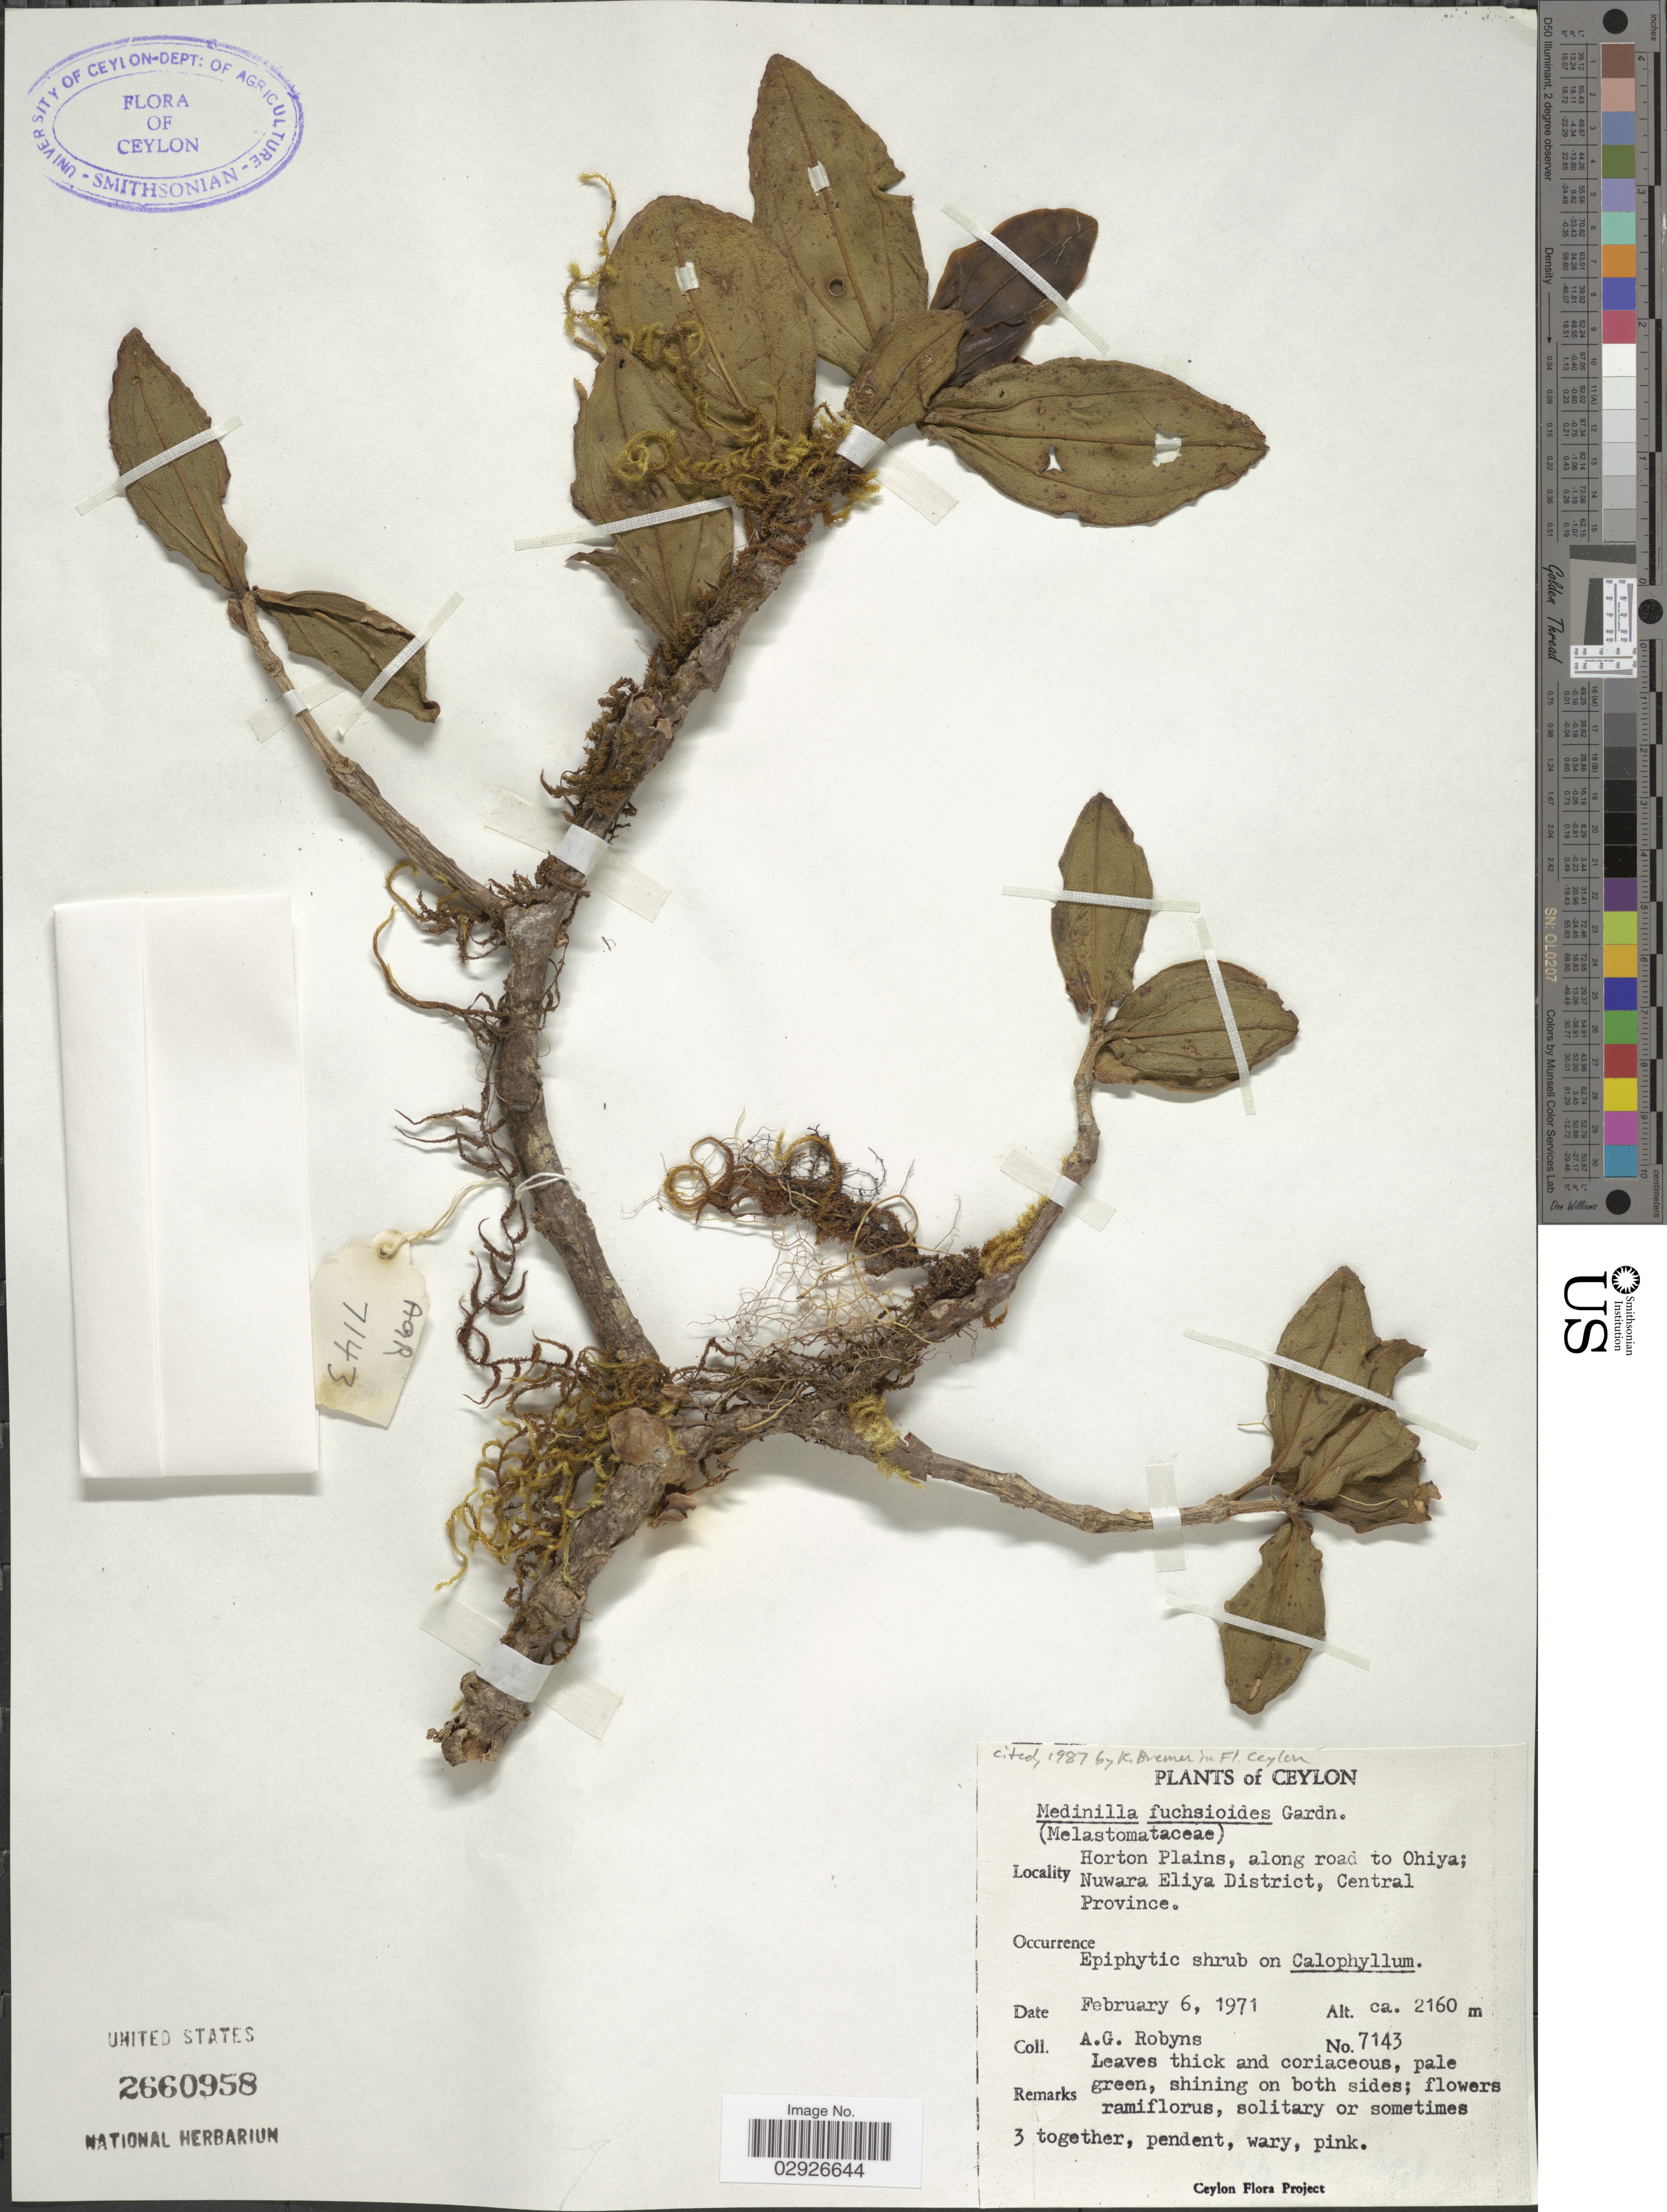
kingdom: Plantae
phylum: Tracheophyta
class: Magnoliopsida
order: Myrtales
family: Melastomataceae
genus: Medinilla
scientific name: Medinilla fuchsioides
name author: Gard.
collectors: A. G. Robyns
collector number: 7143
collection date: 1971-02-06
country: Sri Lanka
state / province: Central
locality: Ceylon. Horton Plains, along road to Ohiya; Nuwara Eliya District.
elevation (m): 2160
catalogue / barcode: US 2660958